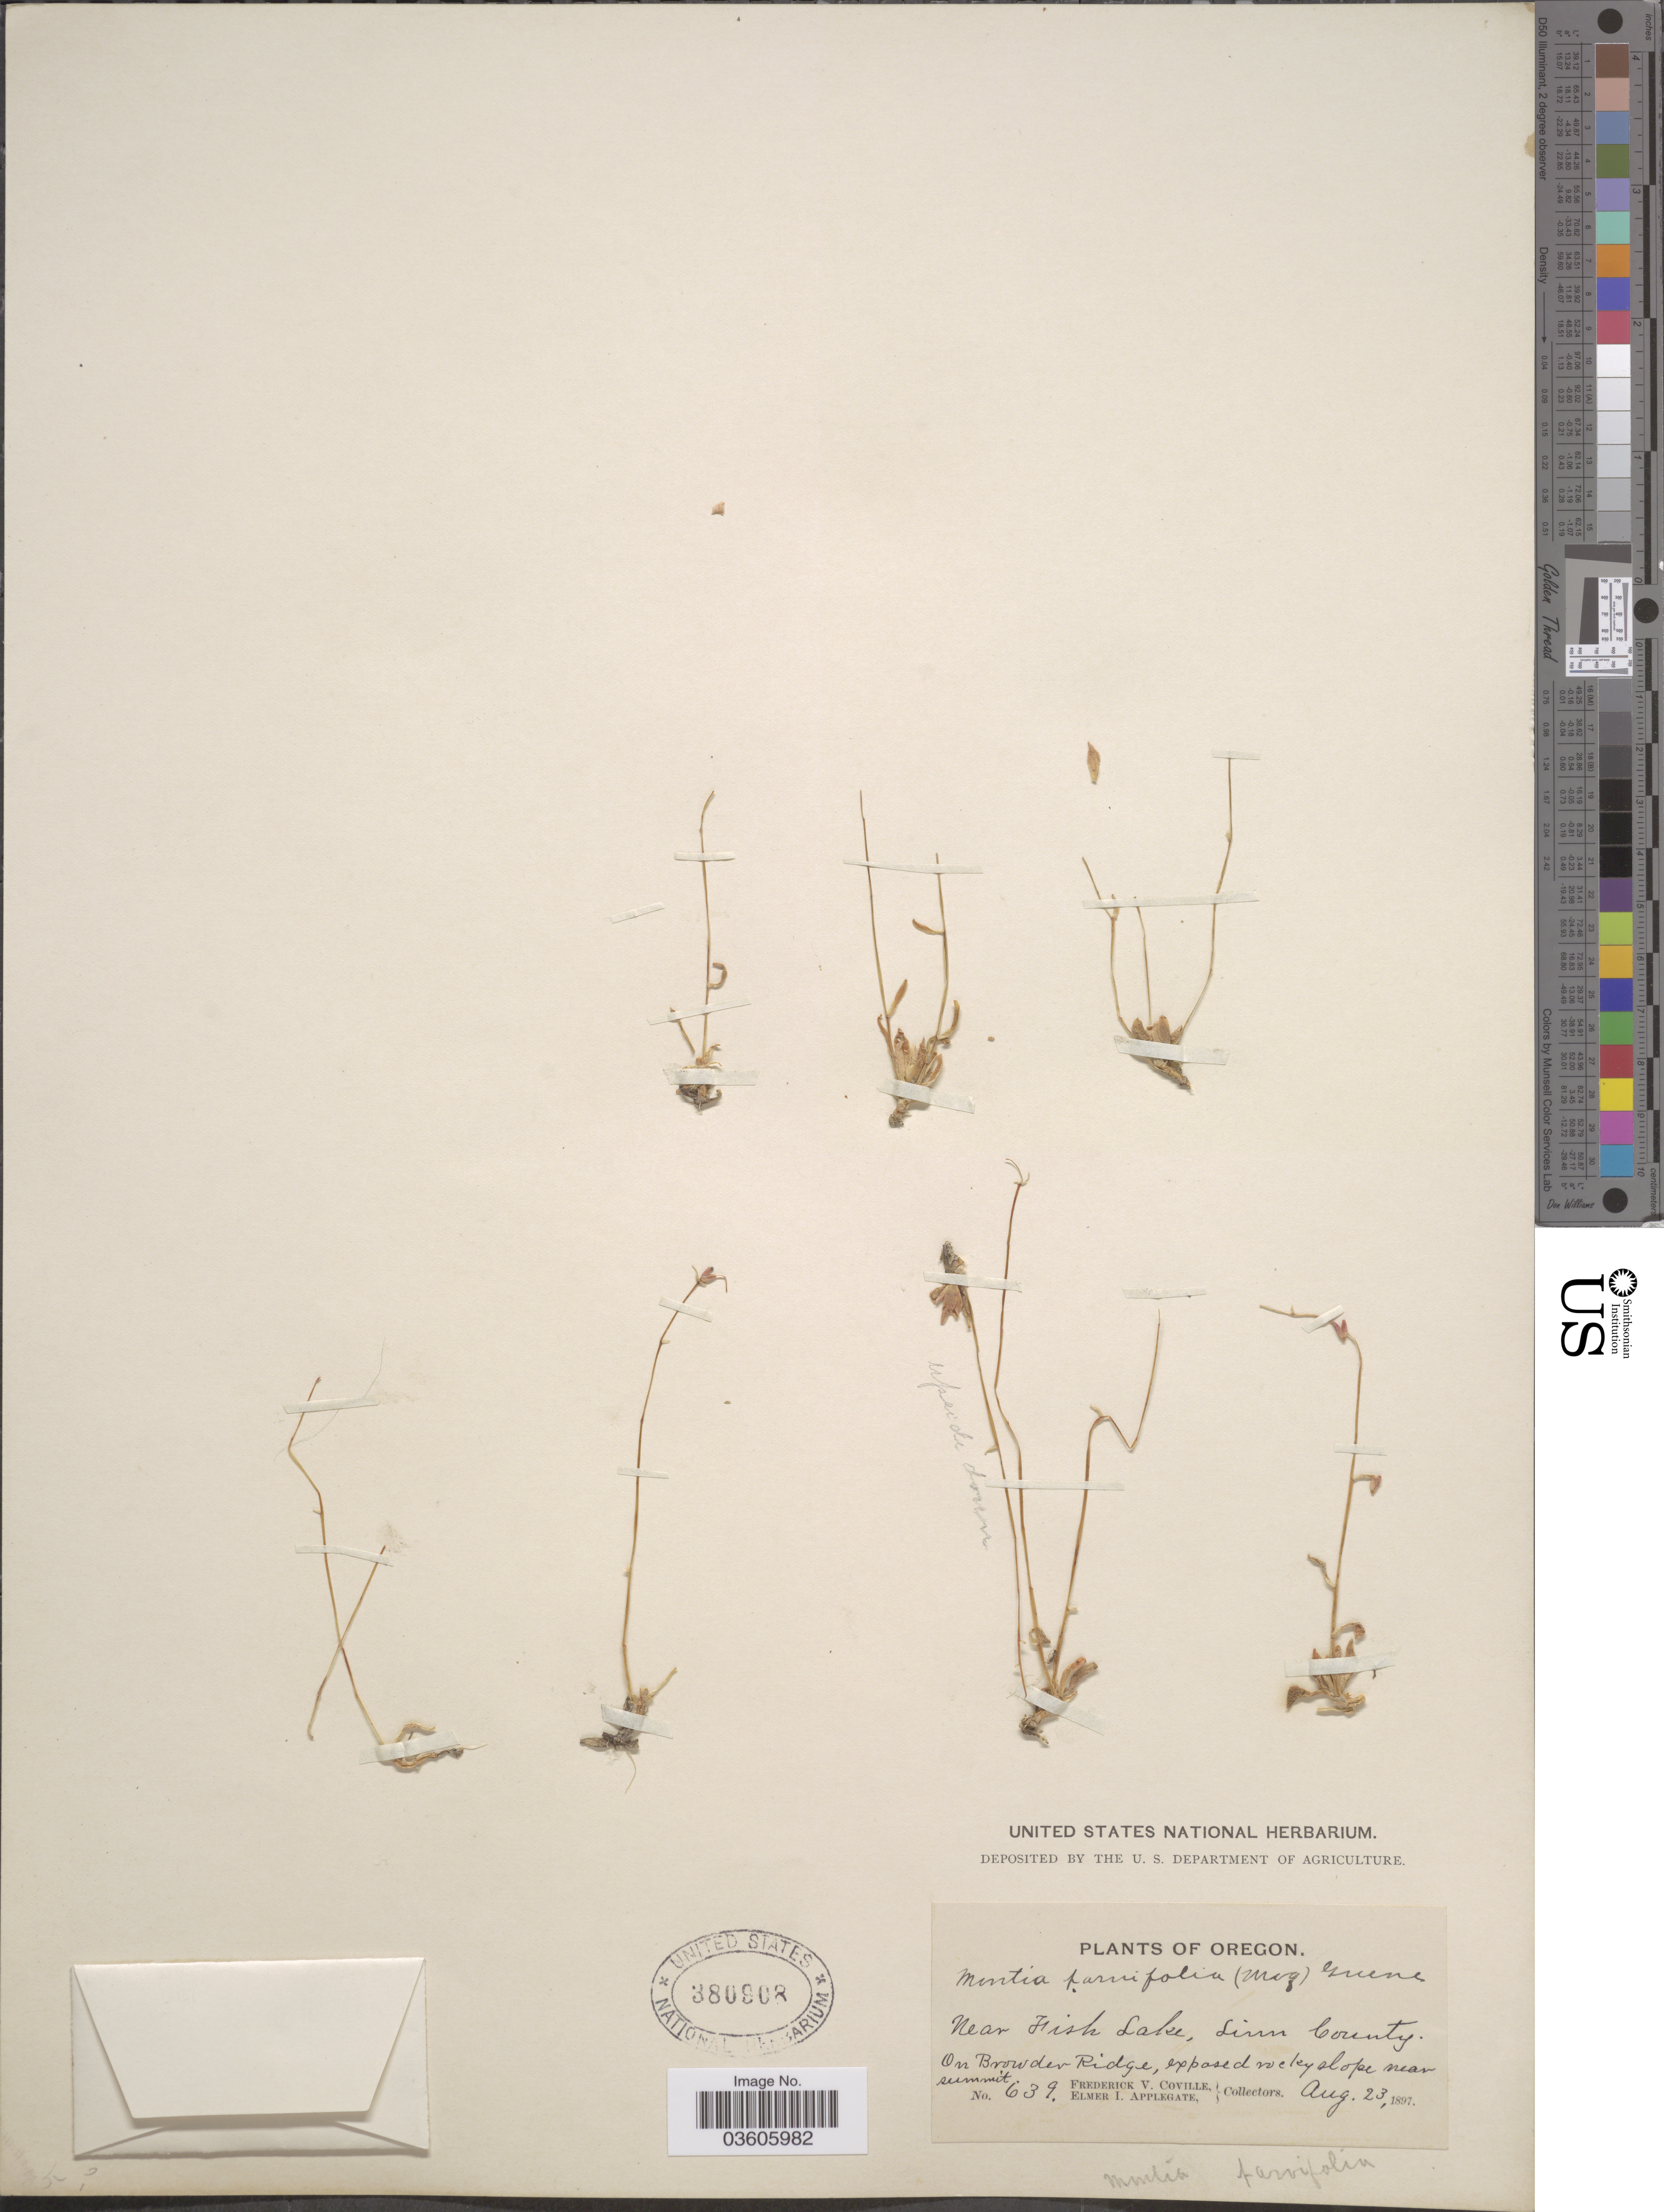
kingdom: Plantae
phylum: Tracheophyta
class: Magnoliopsida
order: Caryophyllales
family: Montiaceae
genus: Montia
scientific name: Montia parvifolia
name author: (Moc. ex DC.) Greene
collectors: F. V. Coville & E. I. Applegate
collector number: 639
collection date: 1897-08-23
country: United States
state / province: Oregon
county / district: Linn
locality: Near Fish Lake, Linn County. On Browder Ridge.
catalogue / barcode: US 380908